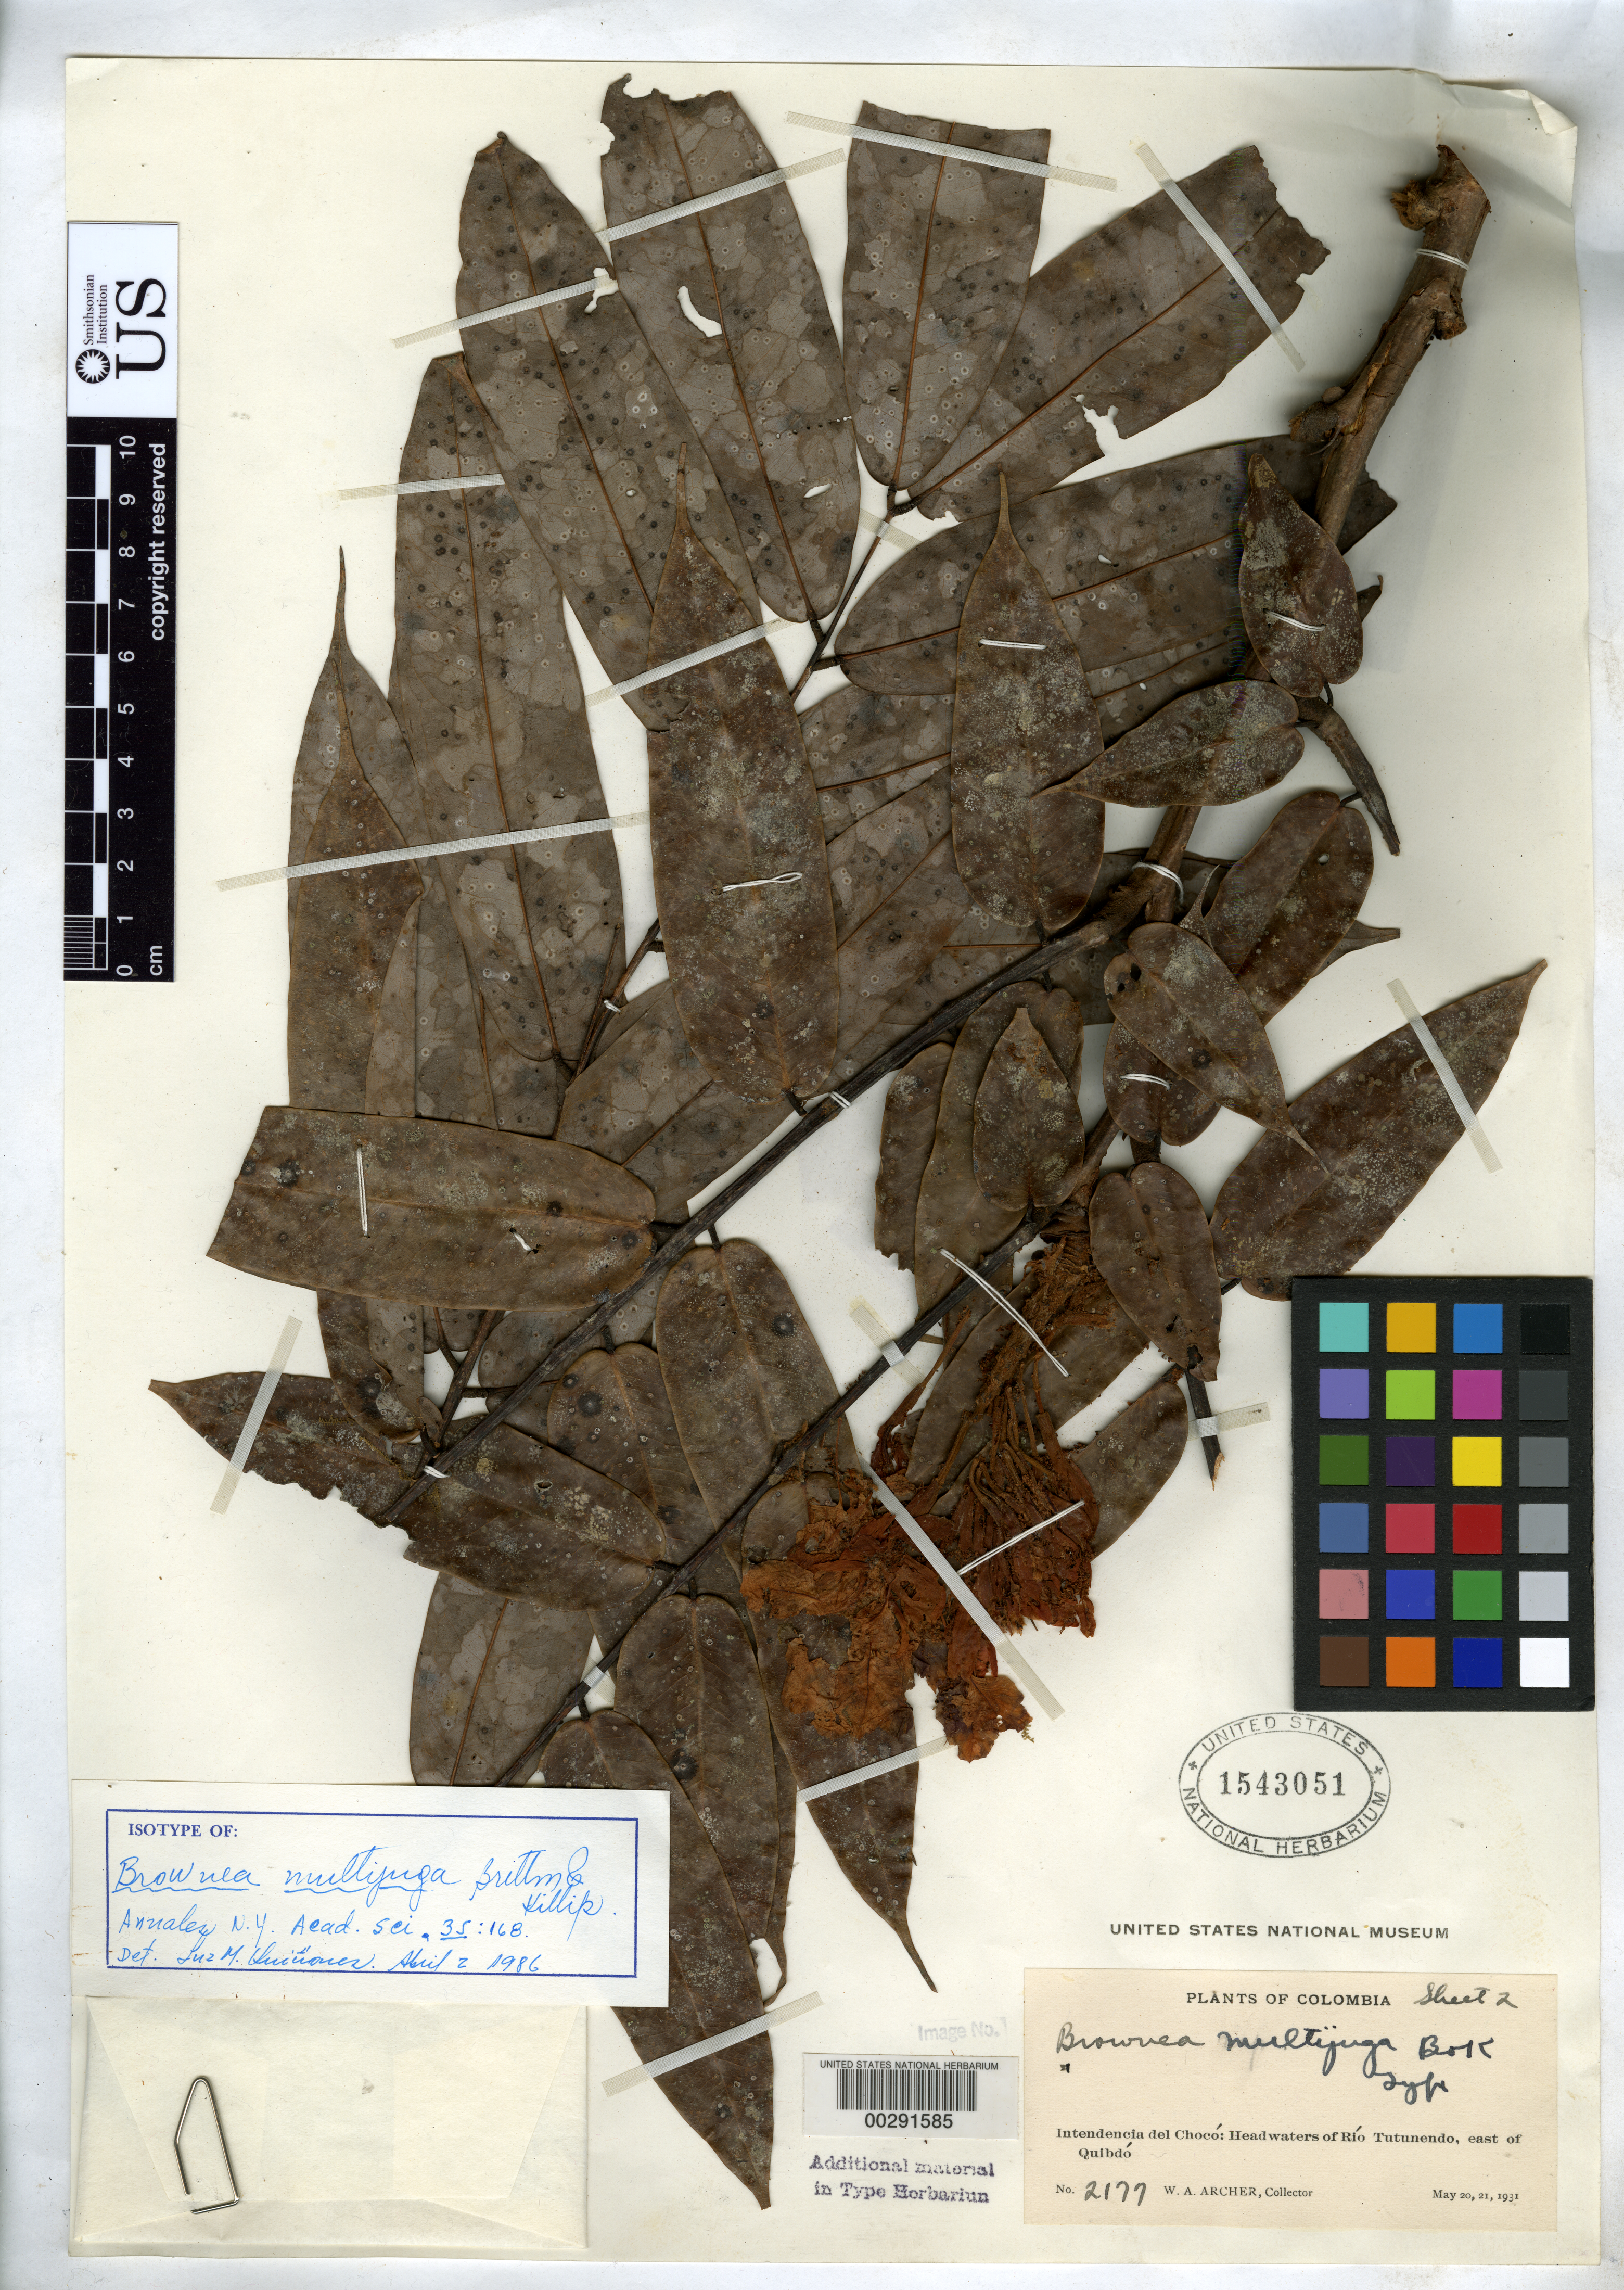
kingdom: Plantae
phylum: Tracheophyta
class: Magnoliopsida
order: Fabales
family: Fabaceae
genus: Brownea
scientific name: Brownea multijuga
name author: Britton & Killip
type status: Isotype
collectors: W. A. Archer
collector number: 2177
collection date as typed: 20 May 1931 to 21 May 1931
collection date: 1931-05-20/1931-05-21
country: Colombia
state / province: Chocó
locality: Headwaters of Rio TutUnendo, E of Quibdo.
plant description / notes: This specimen [USNH 1543051] annotated (1986) as "isotype" but originally annotated by Killip as "Sheet 2" and "Type"; perhaps second sheet of holotype mounted on 2 sheets? ("Holotype" [USNH 1518787] lost on loan, Nov. 2011.)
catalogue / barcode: US 1543051